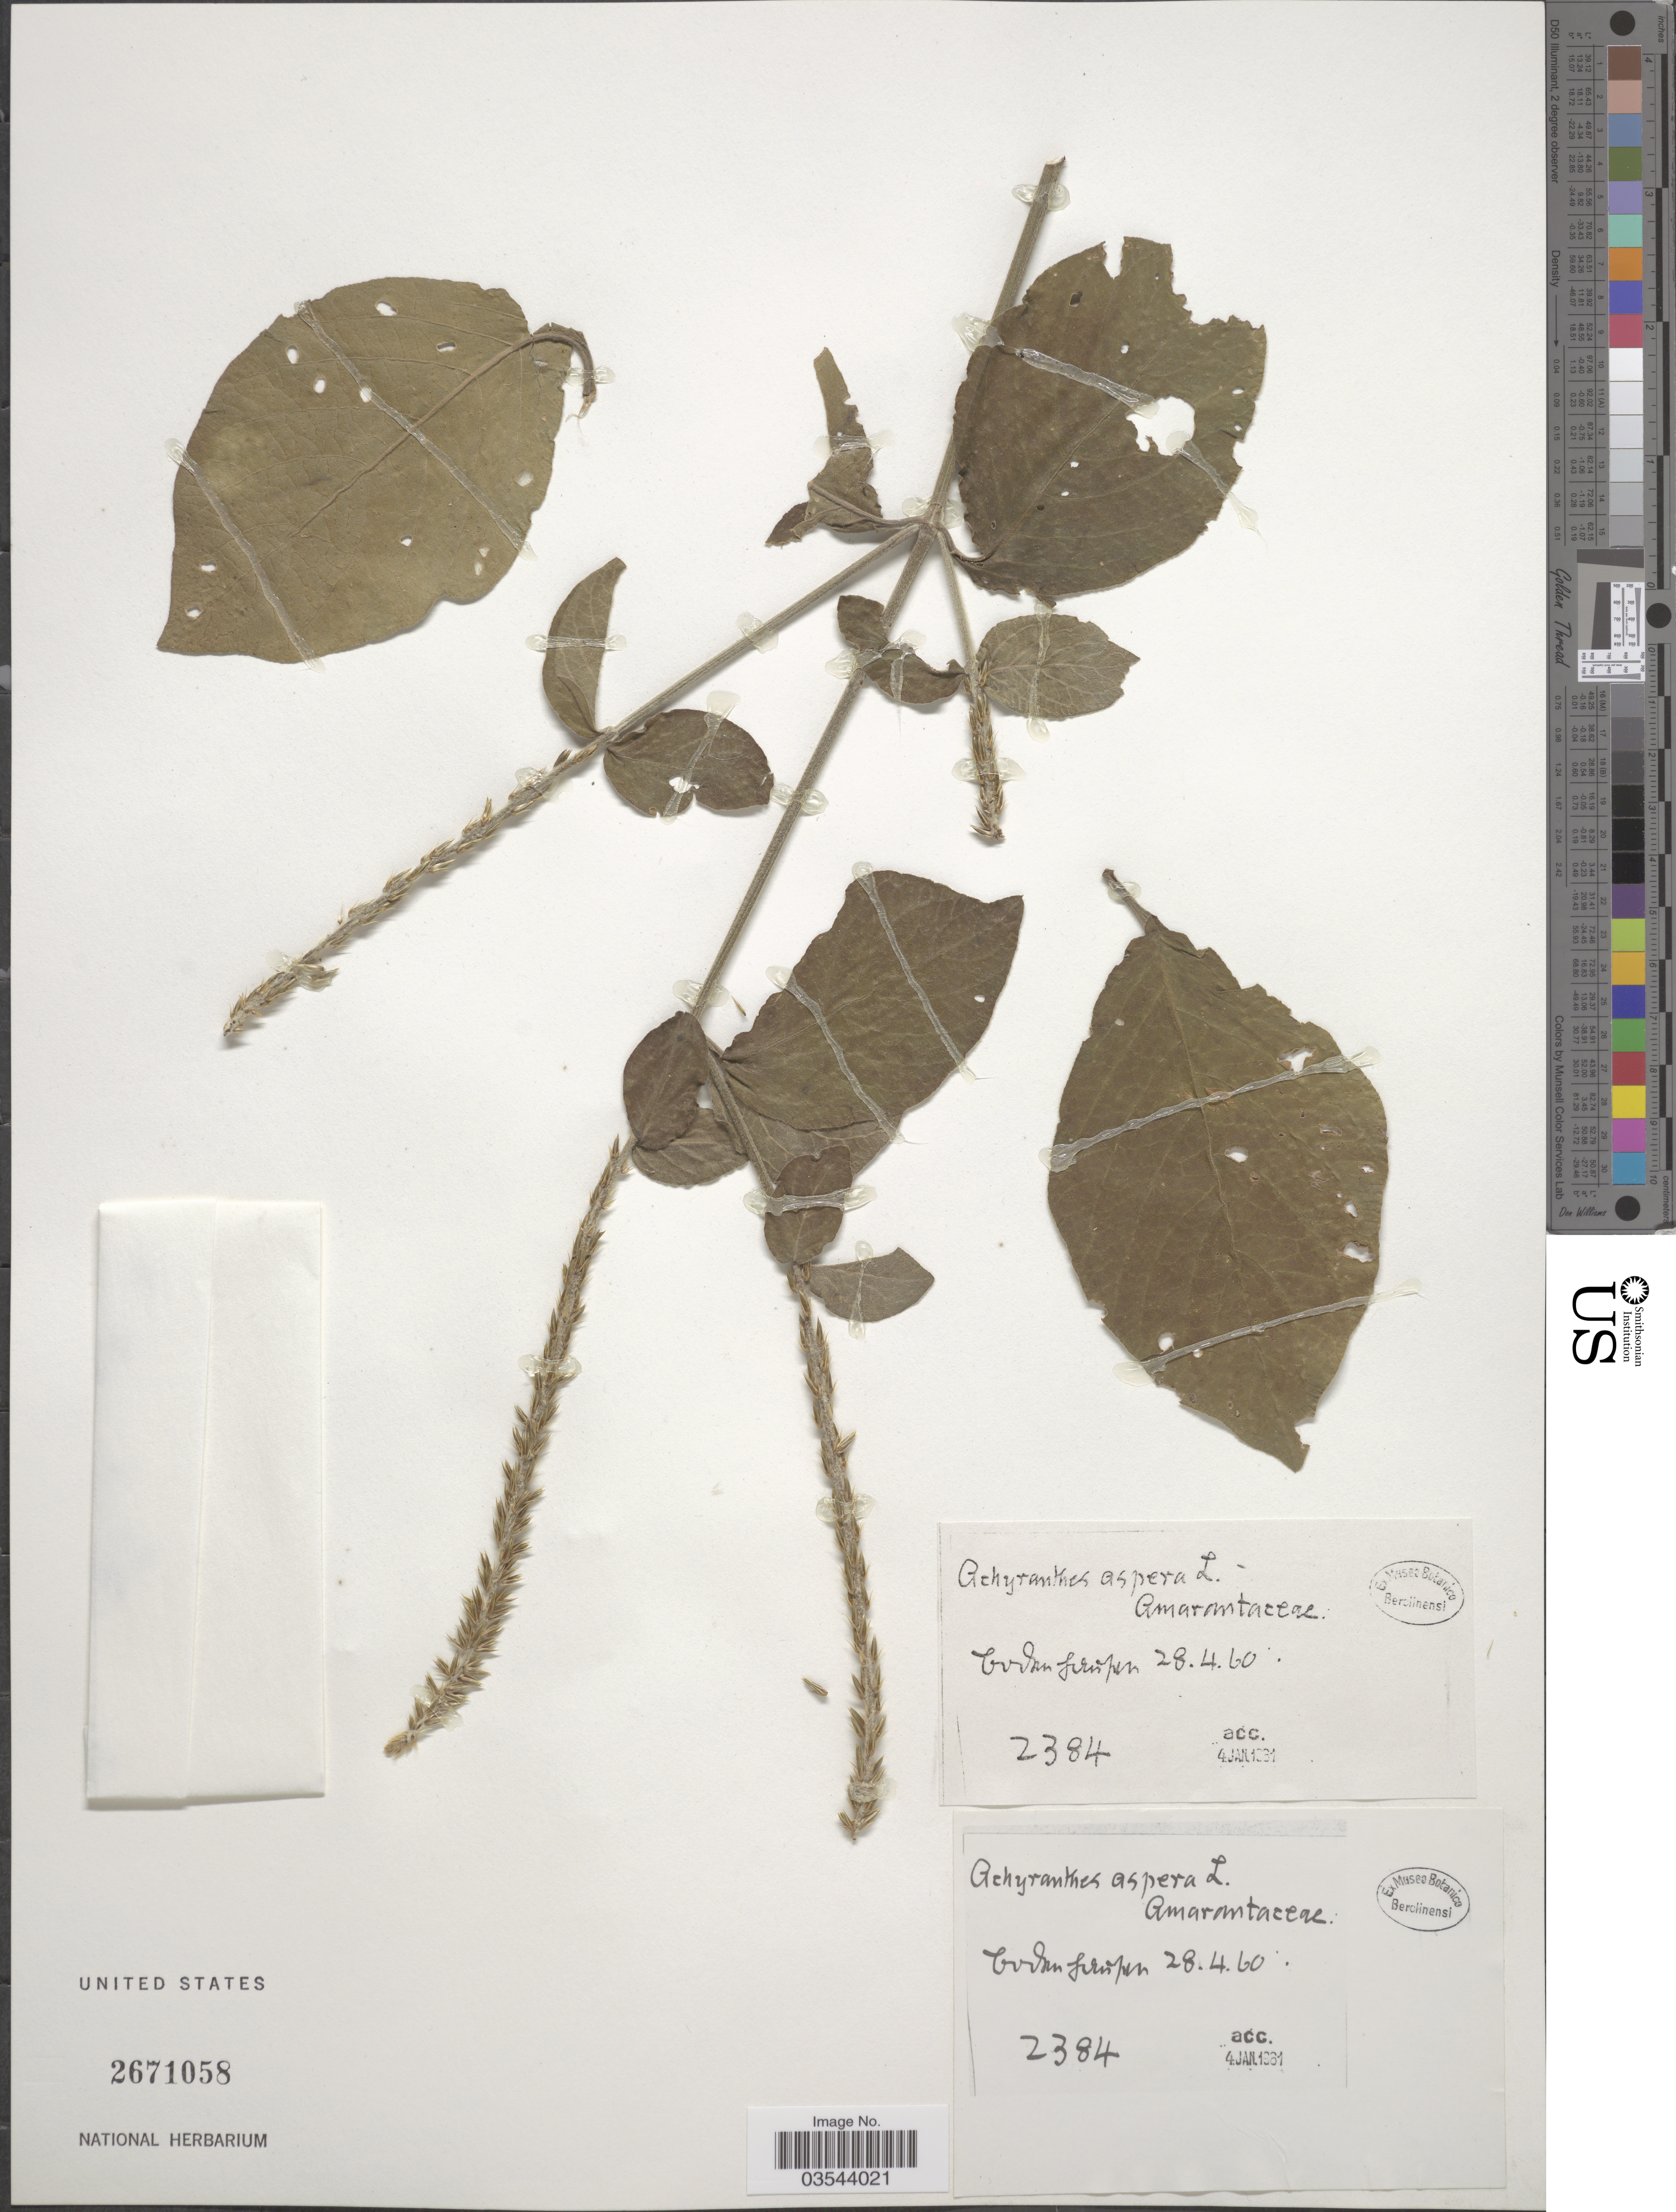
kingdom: Plantae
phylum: Tracheophyta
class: Magnoliopsida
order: Caryophyllales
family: Amaranthaceae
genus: Achyranthes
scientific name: Achyranthes aspera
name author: L.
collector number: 2384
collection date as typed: Transcribed d/m/y: 28/4/60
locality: Godanfounpen [interpreted].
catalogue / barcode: US 2671058